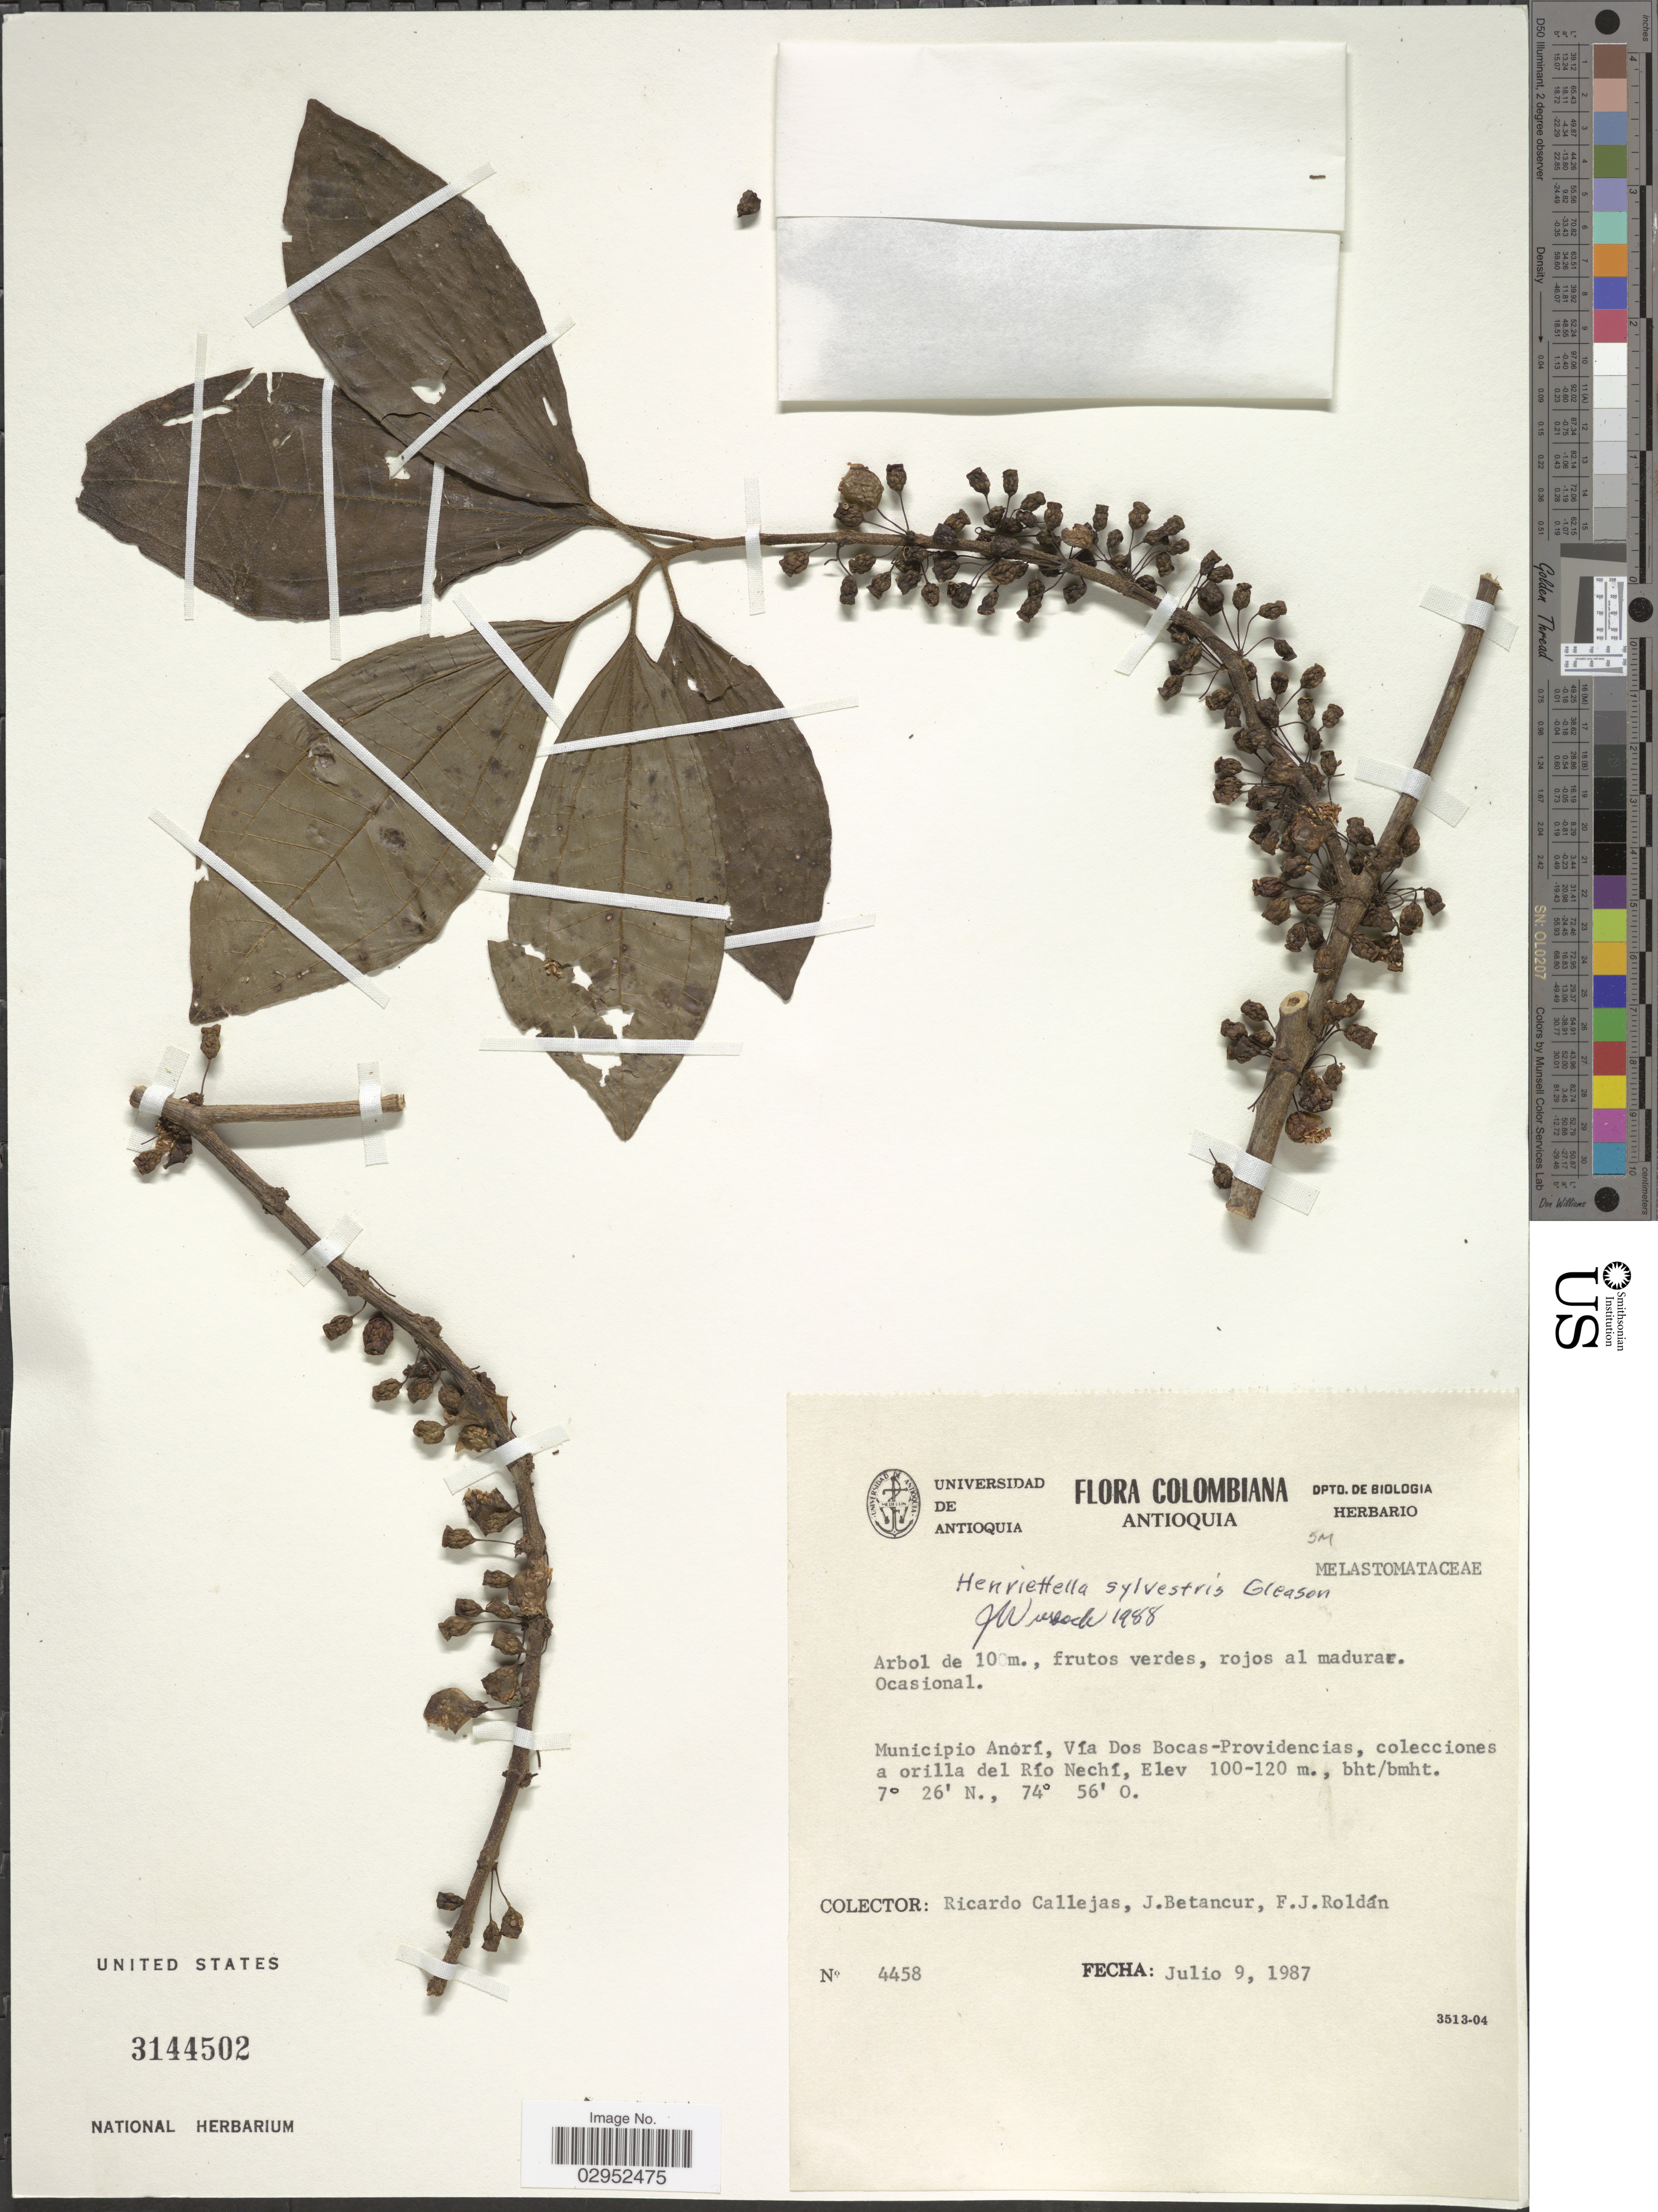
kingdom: Plantae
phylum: Tracheophyta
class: Magnoliopsida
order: Myrtales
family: Melastomataceae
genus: Henriettea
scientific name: Henriettea fascicularis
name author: (Sw.) M. Gómez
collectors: R. Callejas, J. Betancur & F. J. Roldán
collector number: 4458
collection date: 1987-07-09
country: Colombia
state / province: Antioquia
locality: Municipio Anorí, Vía Dos Bocas-Providencias, colecciones a orilla del Río Nechí.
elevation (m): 100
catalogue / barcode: US 3144502